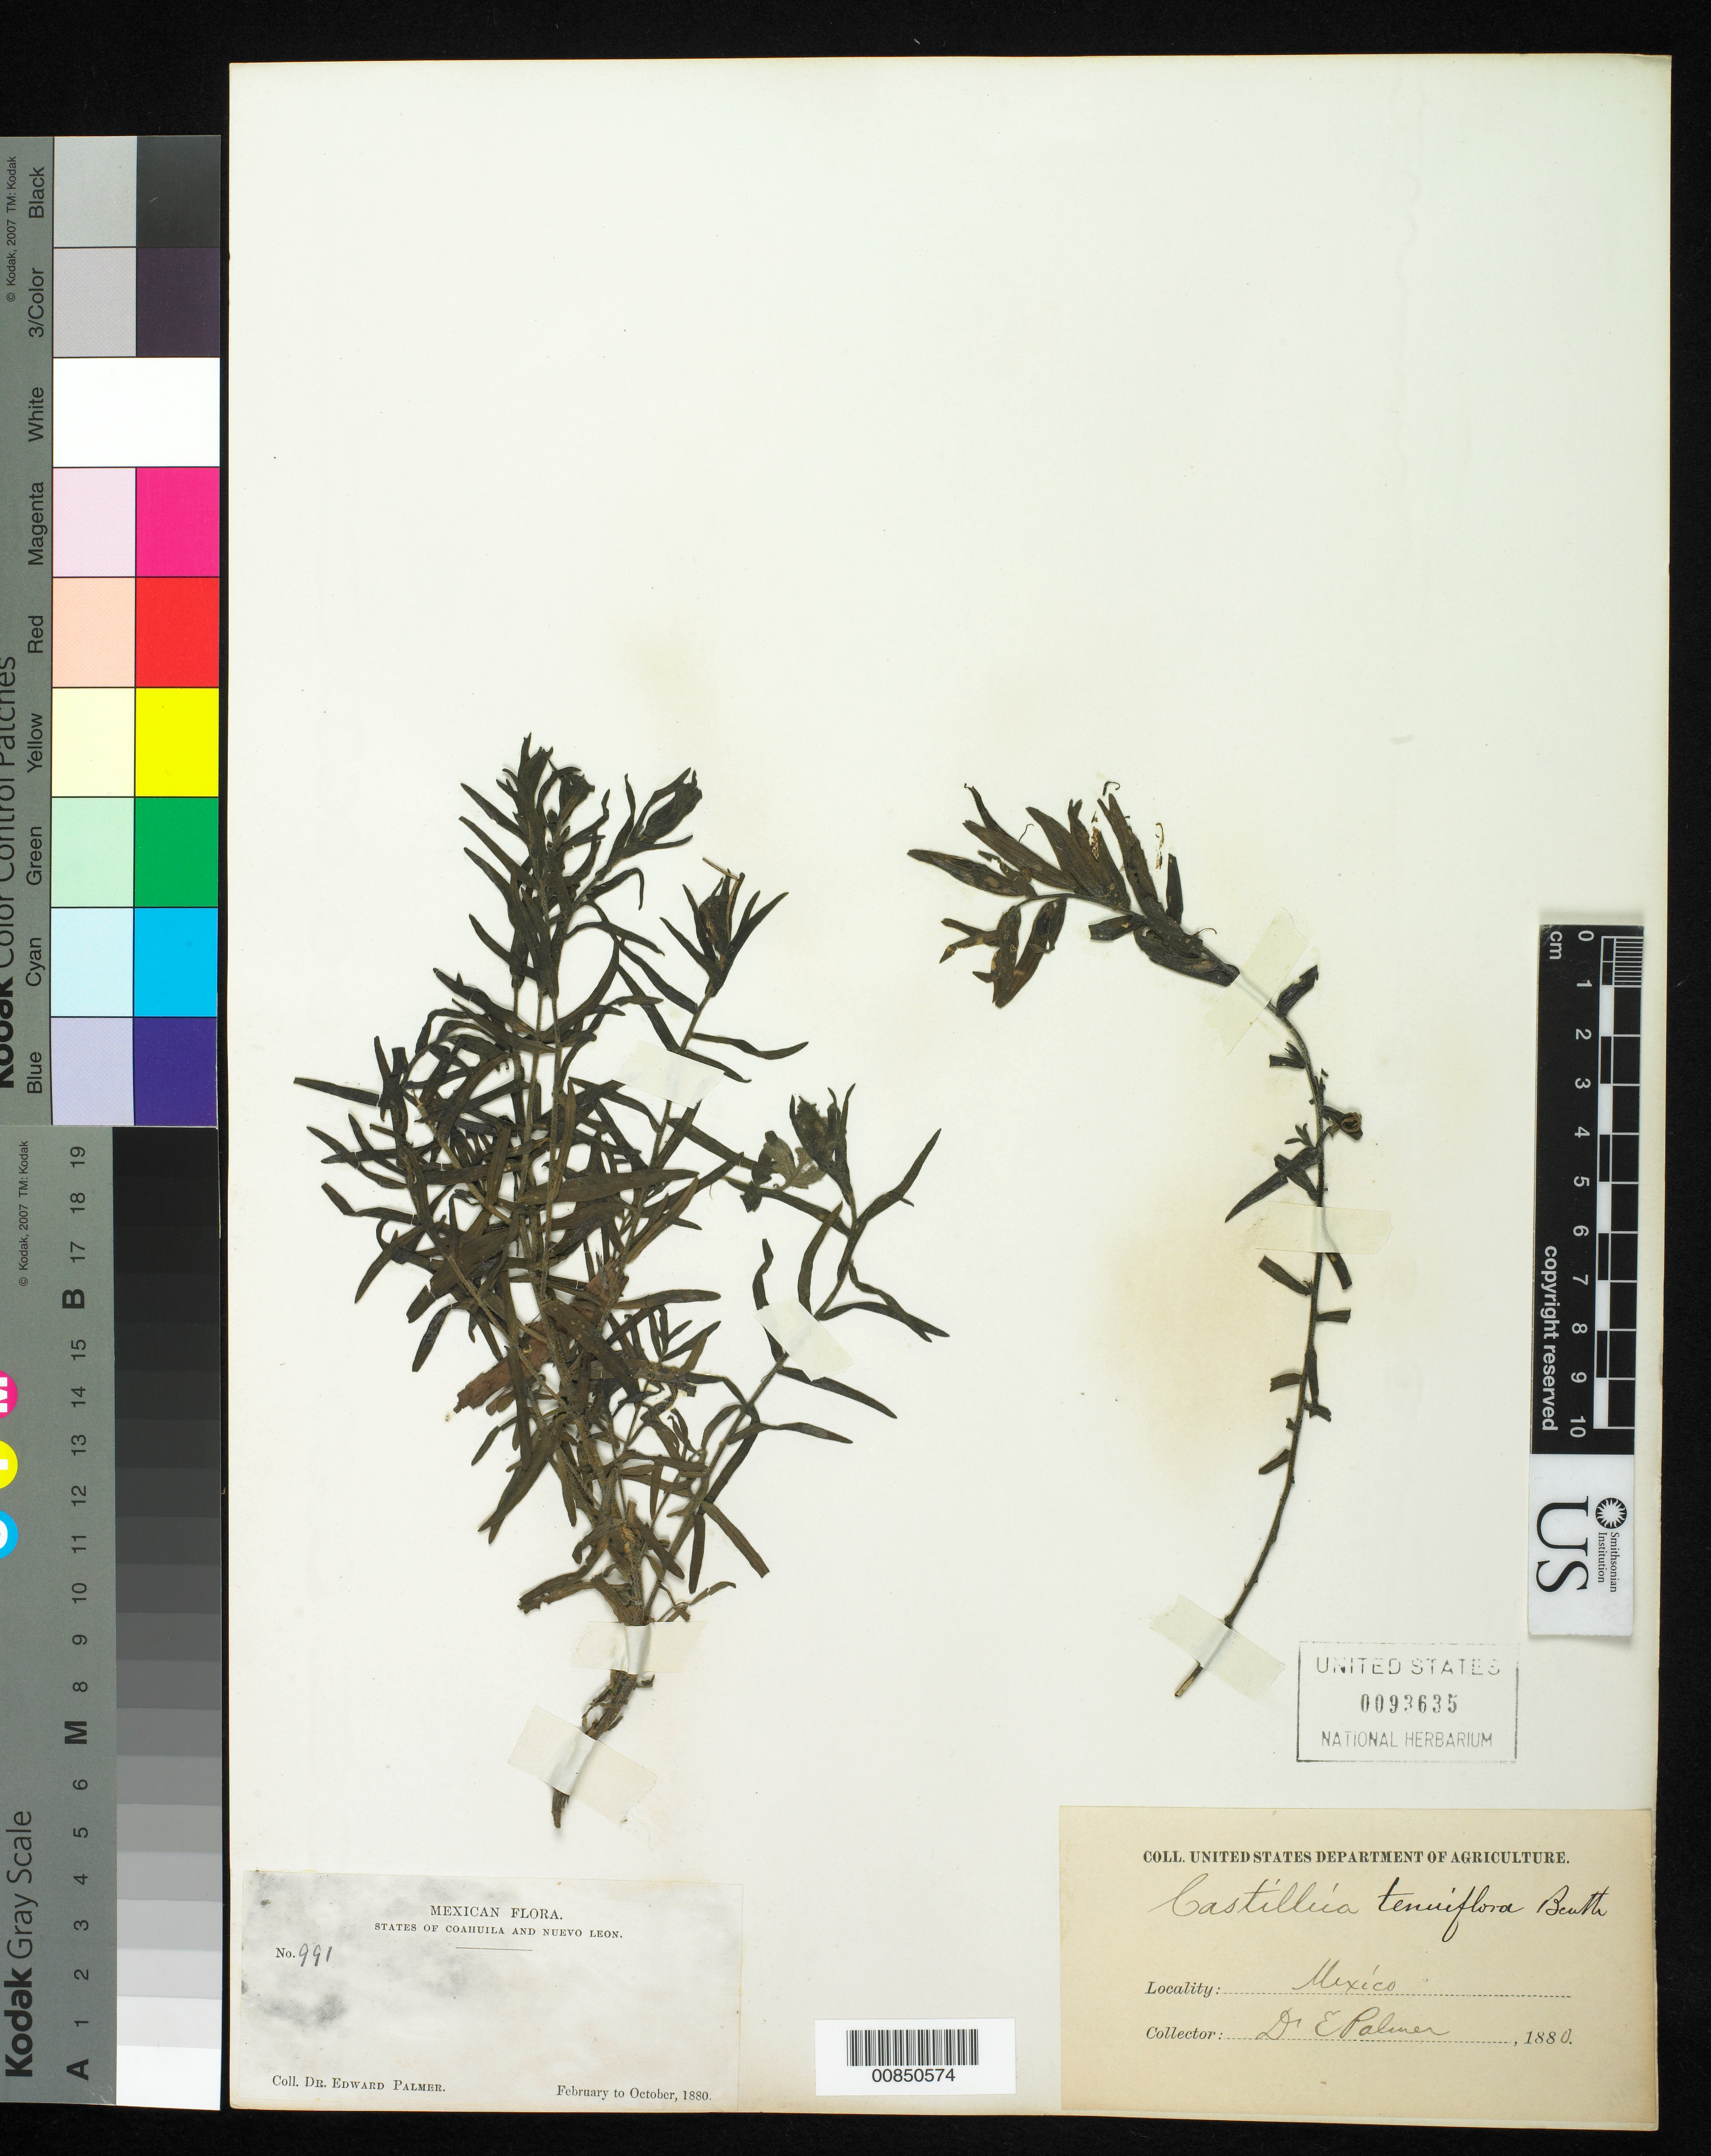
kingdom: Plantae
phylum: Tracheophyta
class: Magnoliopsida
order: Lamiales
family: Orobanchaceae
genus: Castilleja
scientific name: Castilleja tenuiflora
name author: Benth.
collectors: E. Palmer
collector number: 991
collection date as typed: Feb 1880 to -- Oct 1880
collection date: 1880-02/1880-10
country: Mexico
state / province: Coahuila / Nuevo León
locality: States of Coahuila and Nuevo León.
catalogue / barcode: US 93635